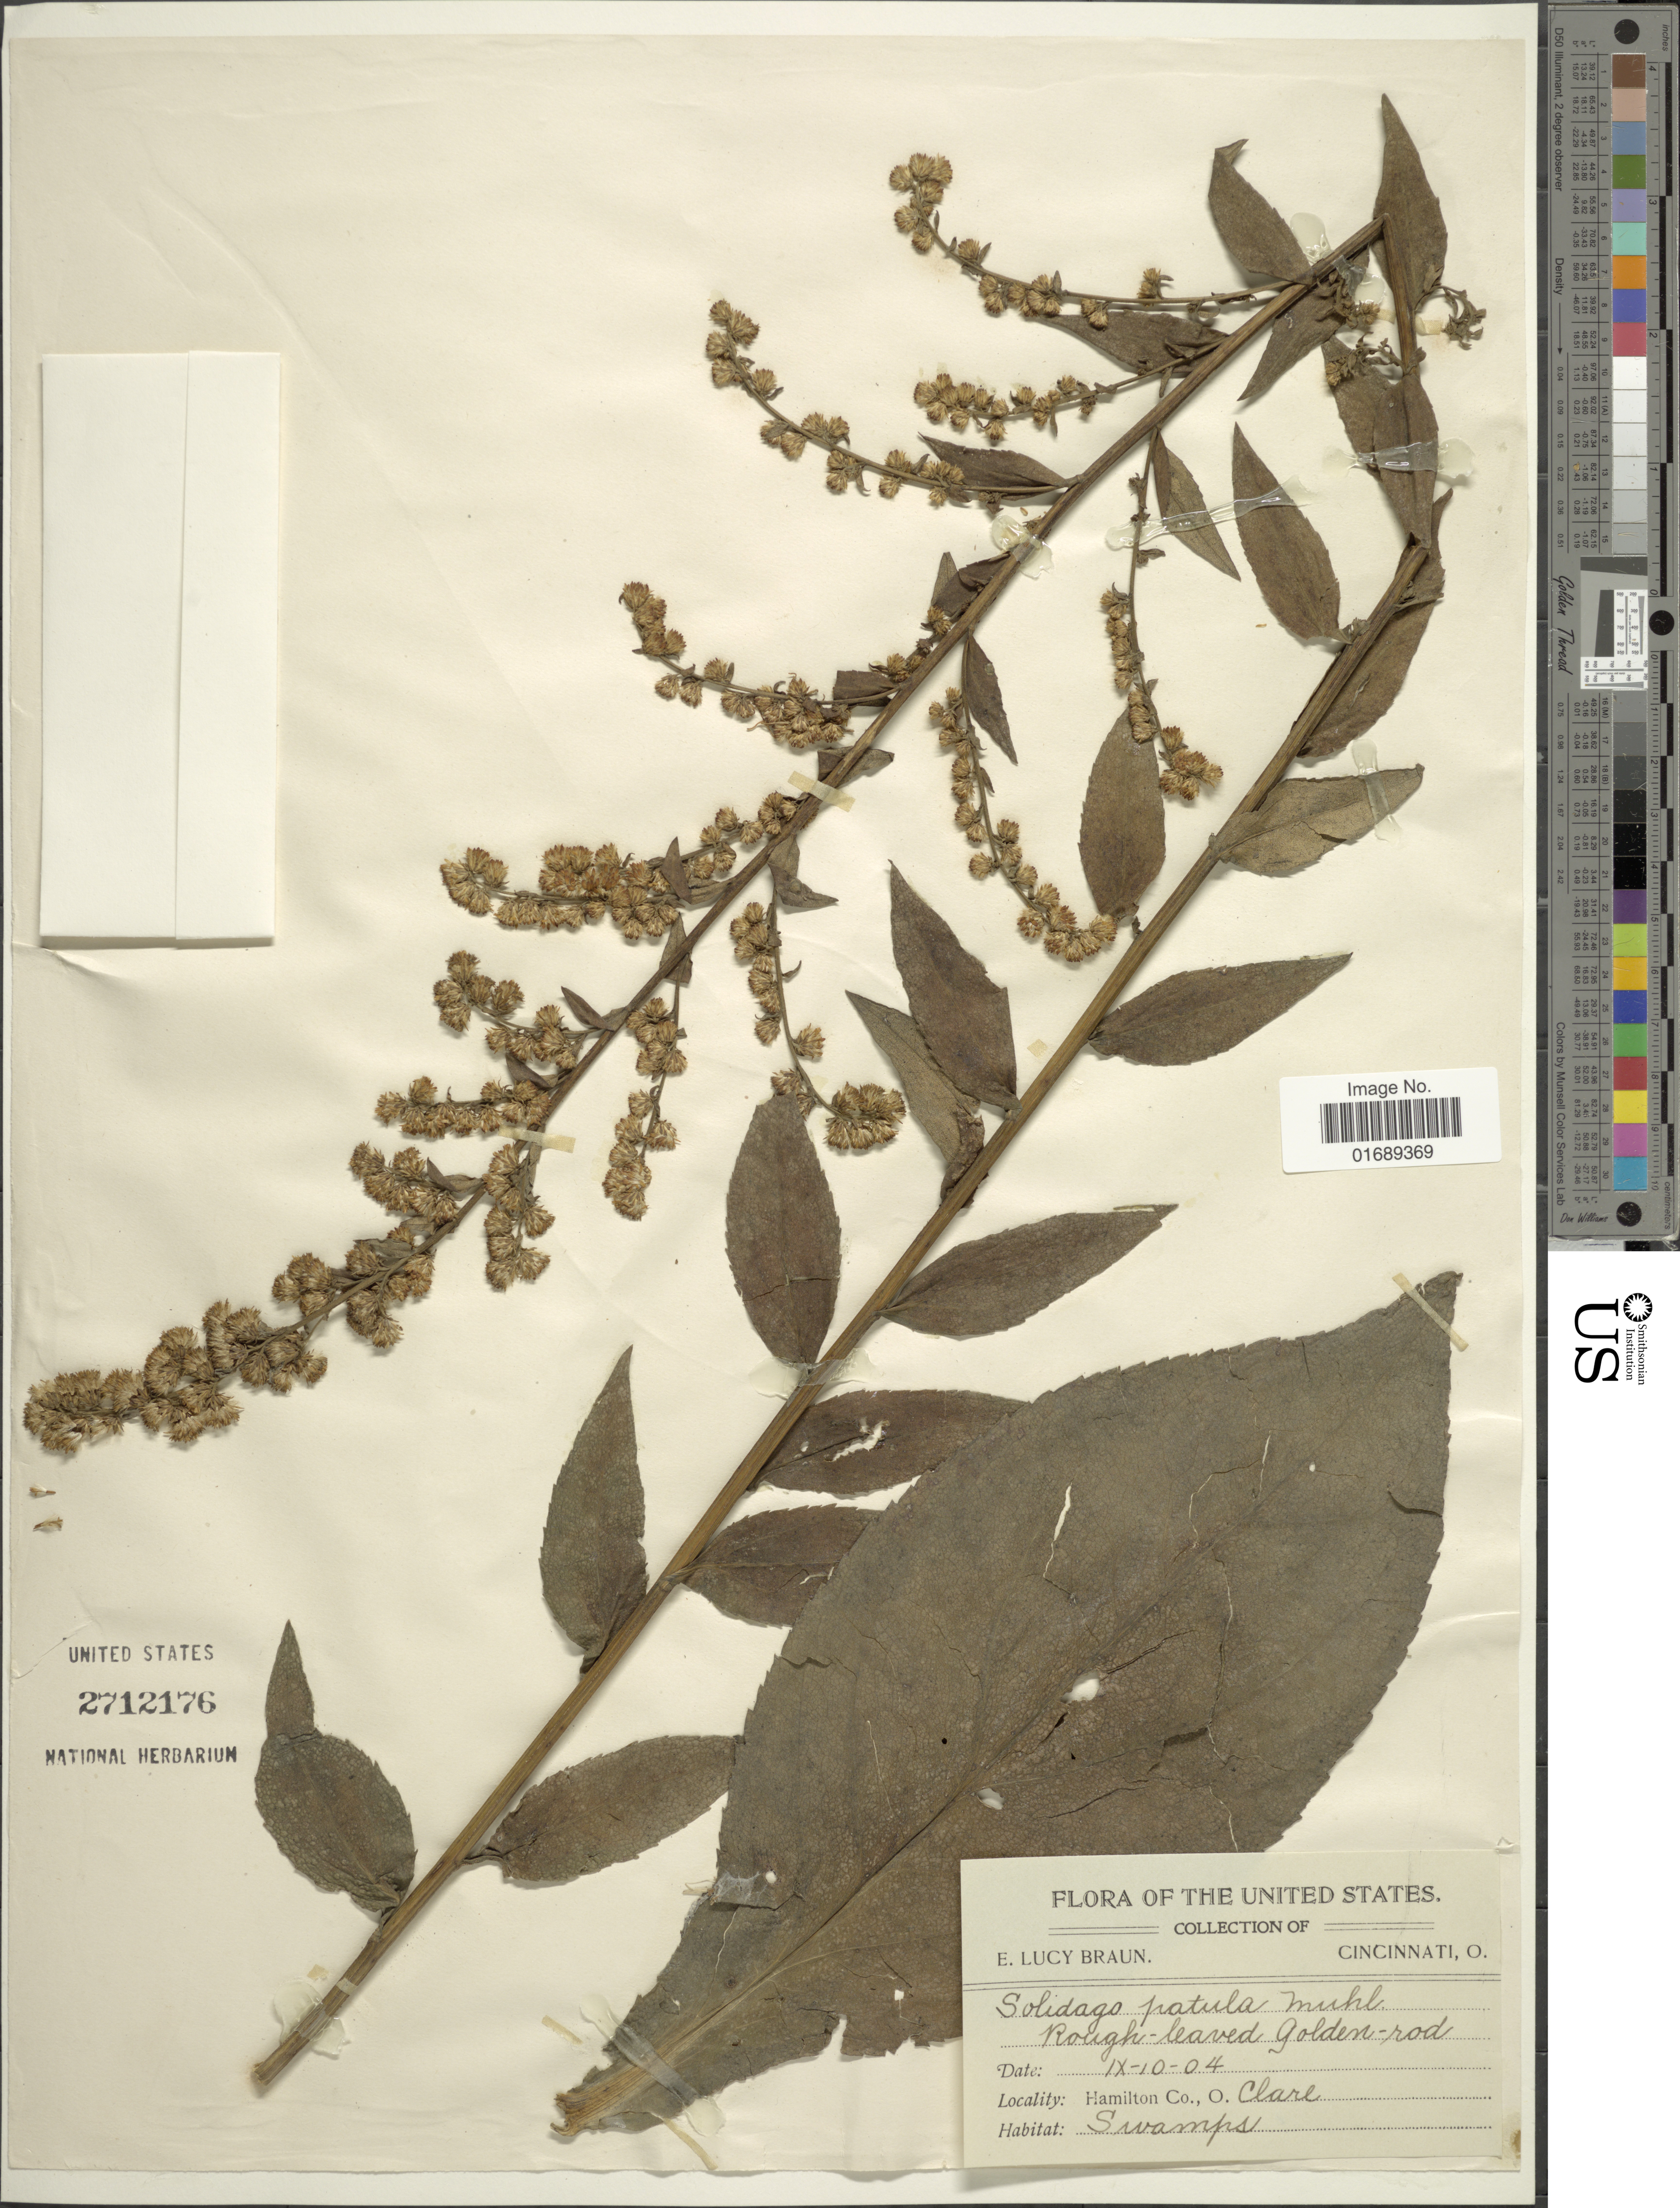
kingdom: Plantae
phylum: Tracheophyta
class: Magnoliopsida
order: Asterales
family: Asteraceae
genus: Solidago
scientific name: Solidago patula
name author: Muhl. ex Willd.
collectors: E. L. Braun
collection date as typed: Transcribed d/m/y: 10/9/4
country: United States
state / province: Ohio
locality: Hamilton Co., O. Clare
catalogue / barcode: US 2712176